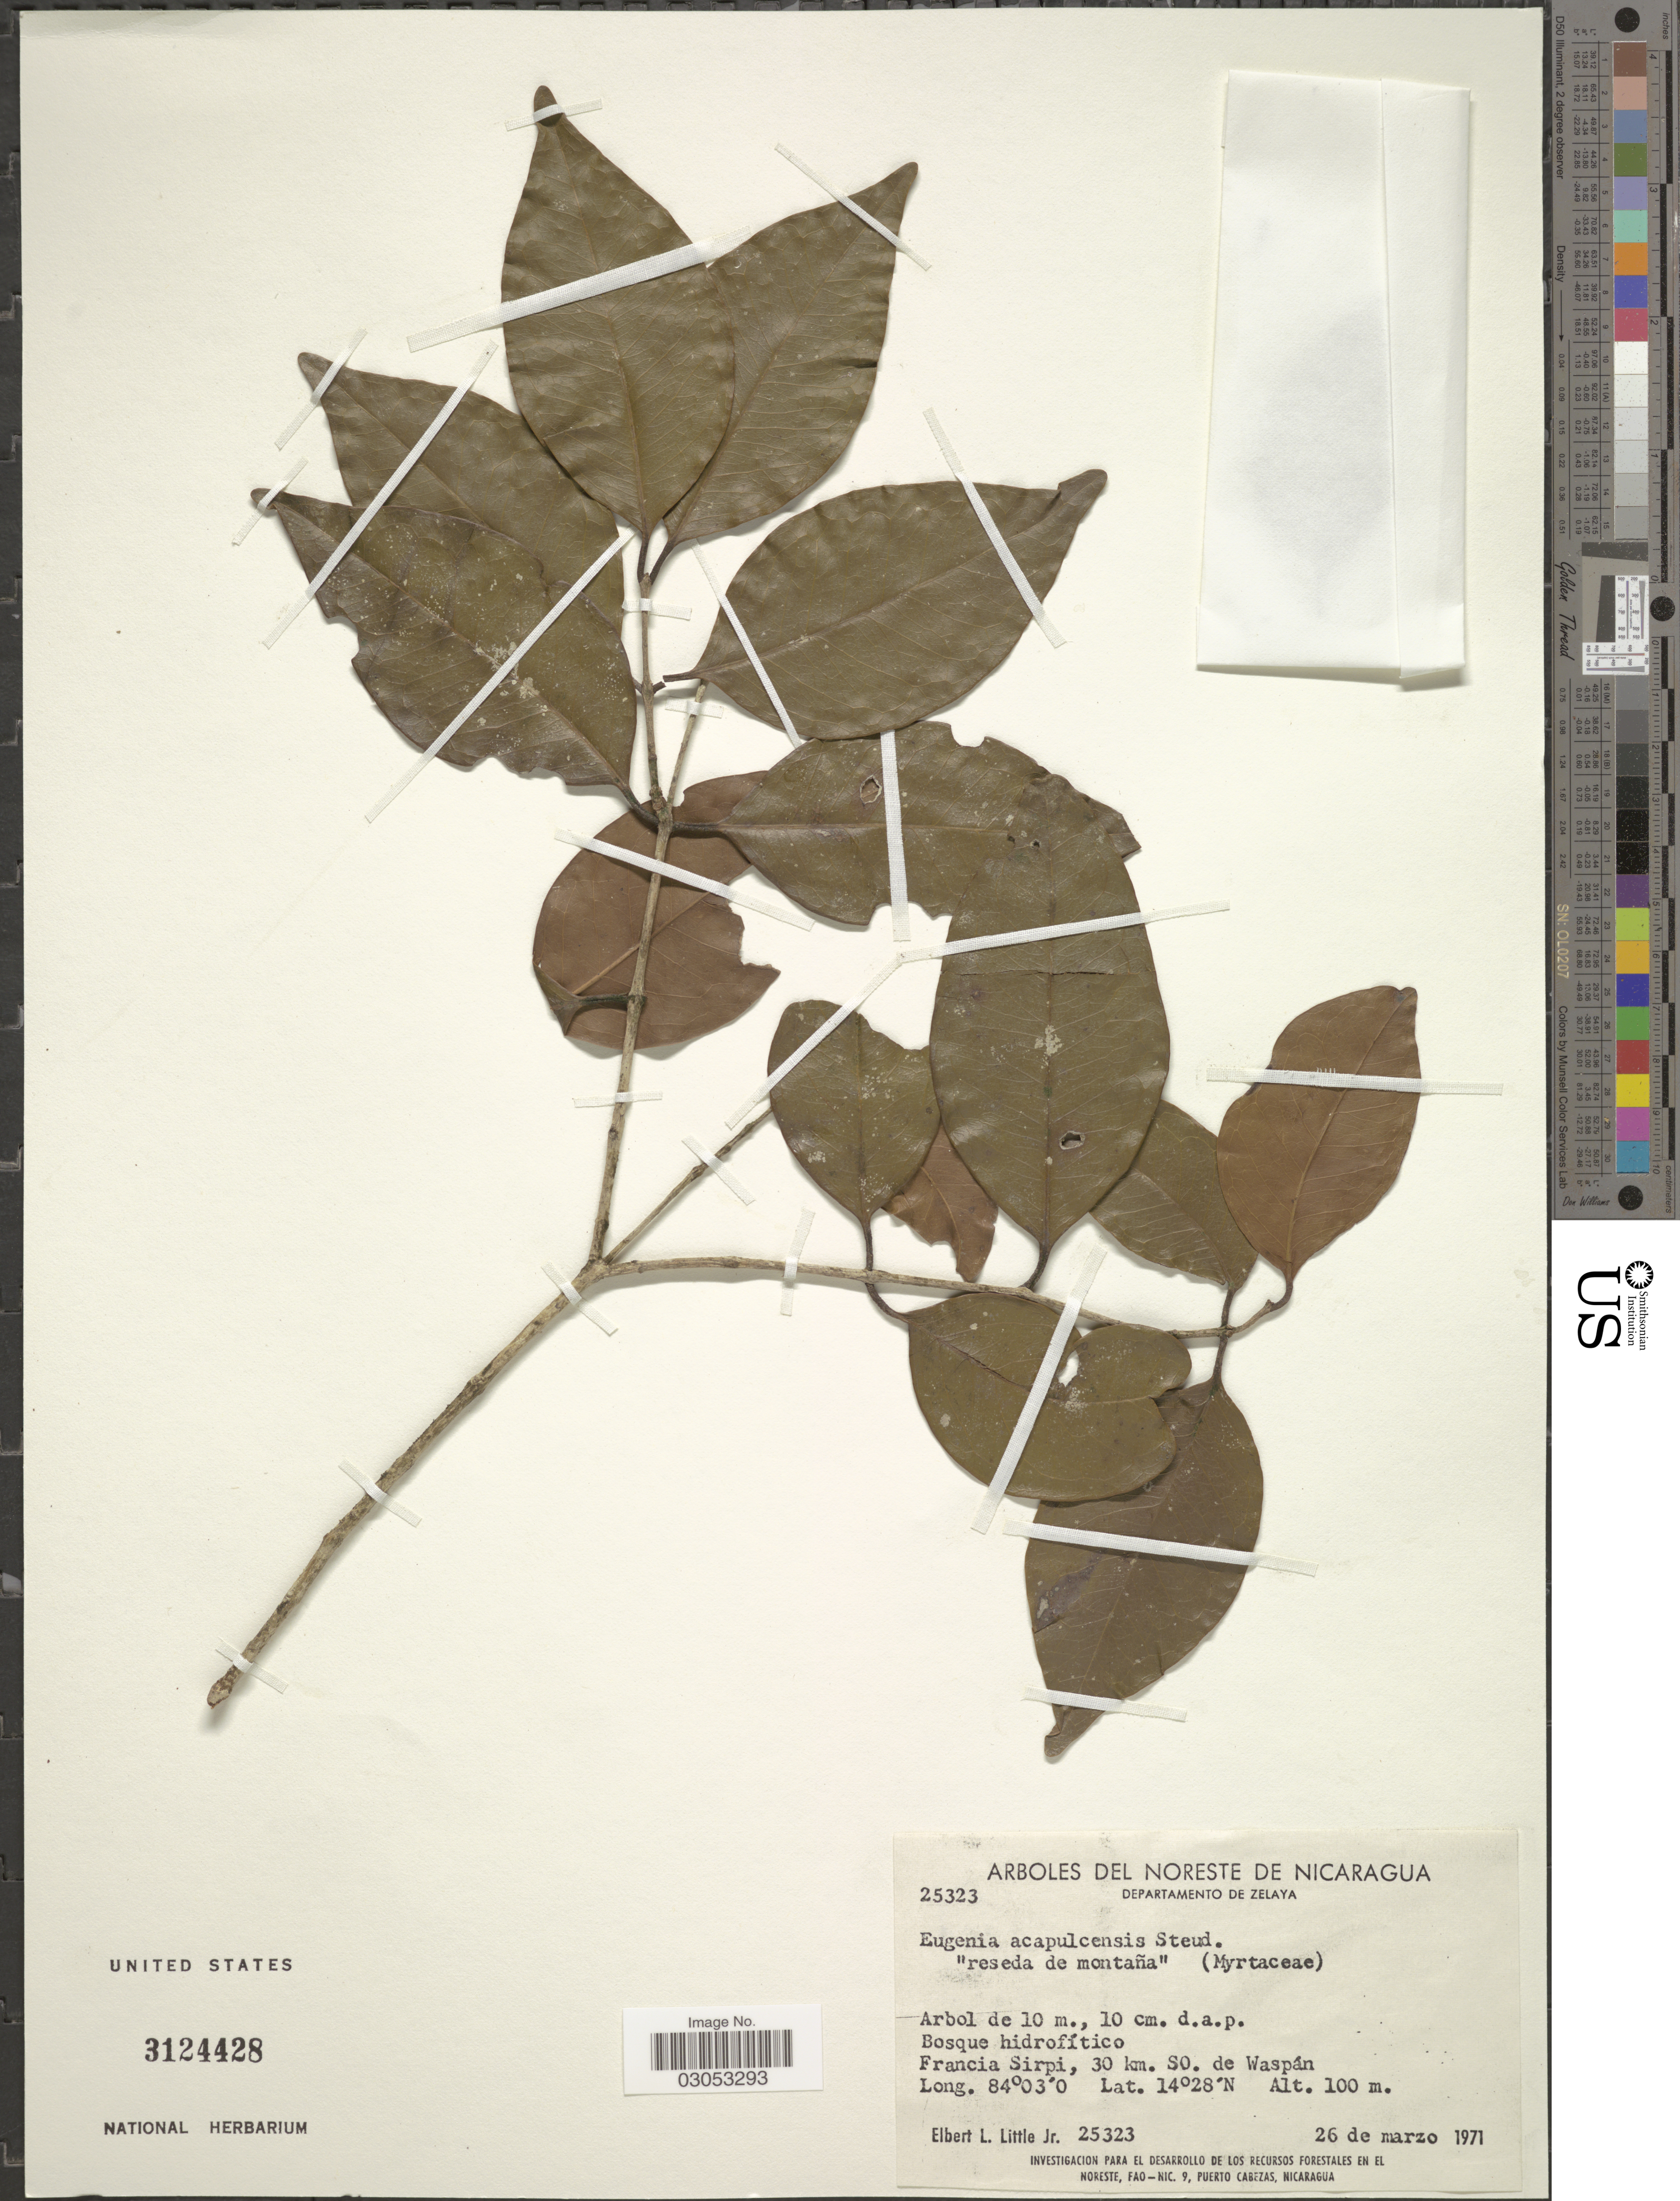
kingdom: Plantae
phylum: Tracheophyta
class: Magnoliopsida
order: Myrtales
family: Myrtaceae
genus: Eugenia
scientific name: Eugenia acapulcensis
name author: Steud.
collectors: E. L. Little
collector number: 25323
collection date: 1971-03-26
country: Nicaragua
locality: Departamento De Zelaya, Francia Sirpi, 30 km. SO. de Waspán, Noreste de Nicaragua.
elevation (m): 100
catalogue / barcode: US 3124428